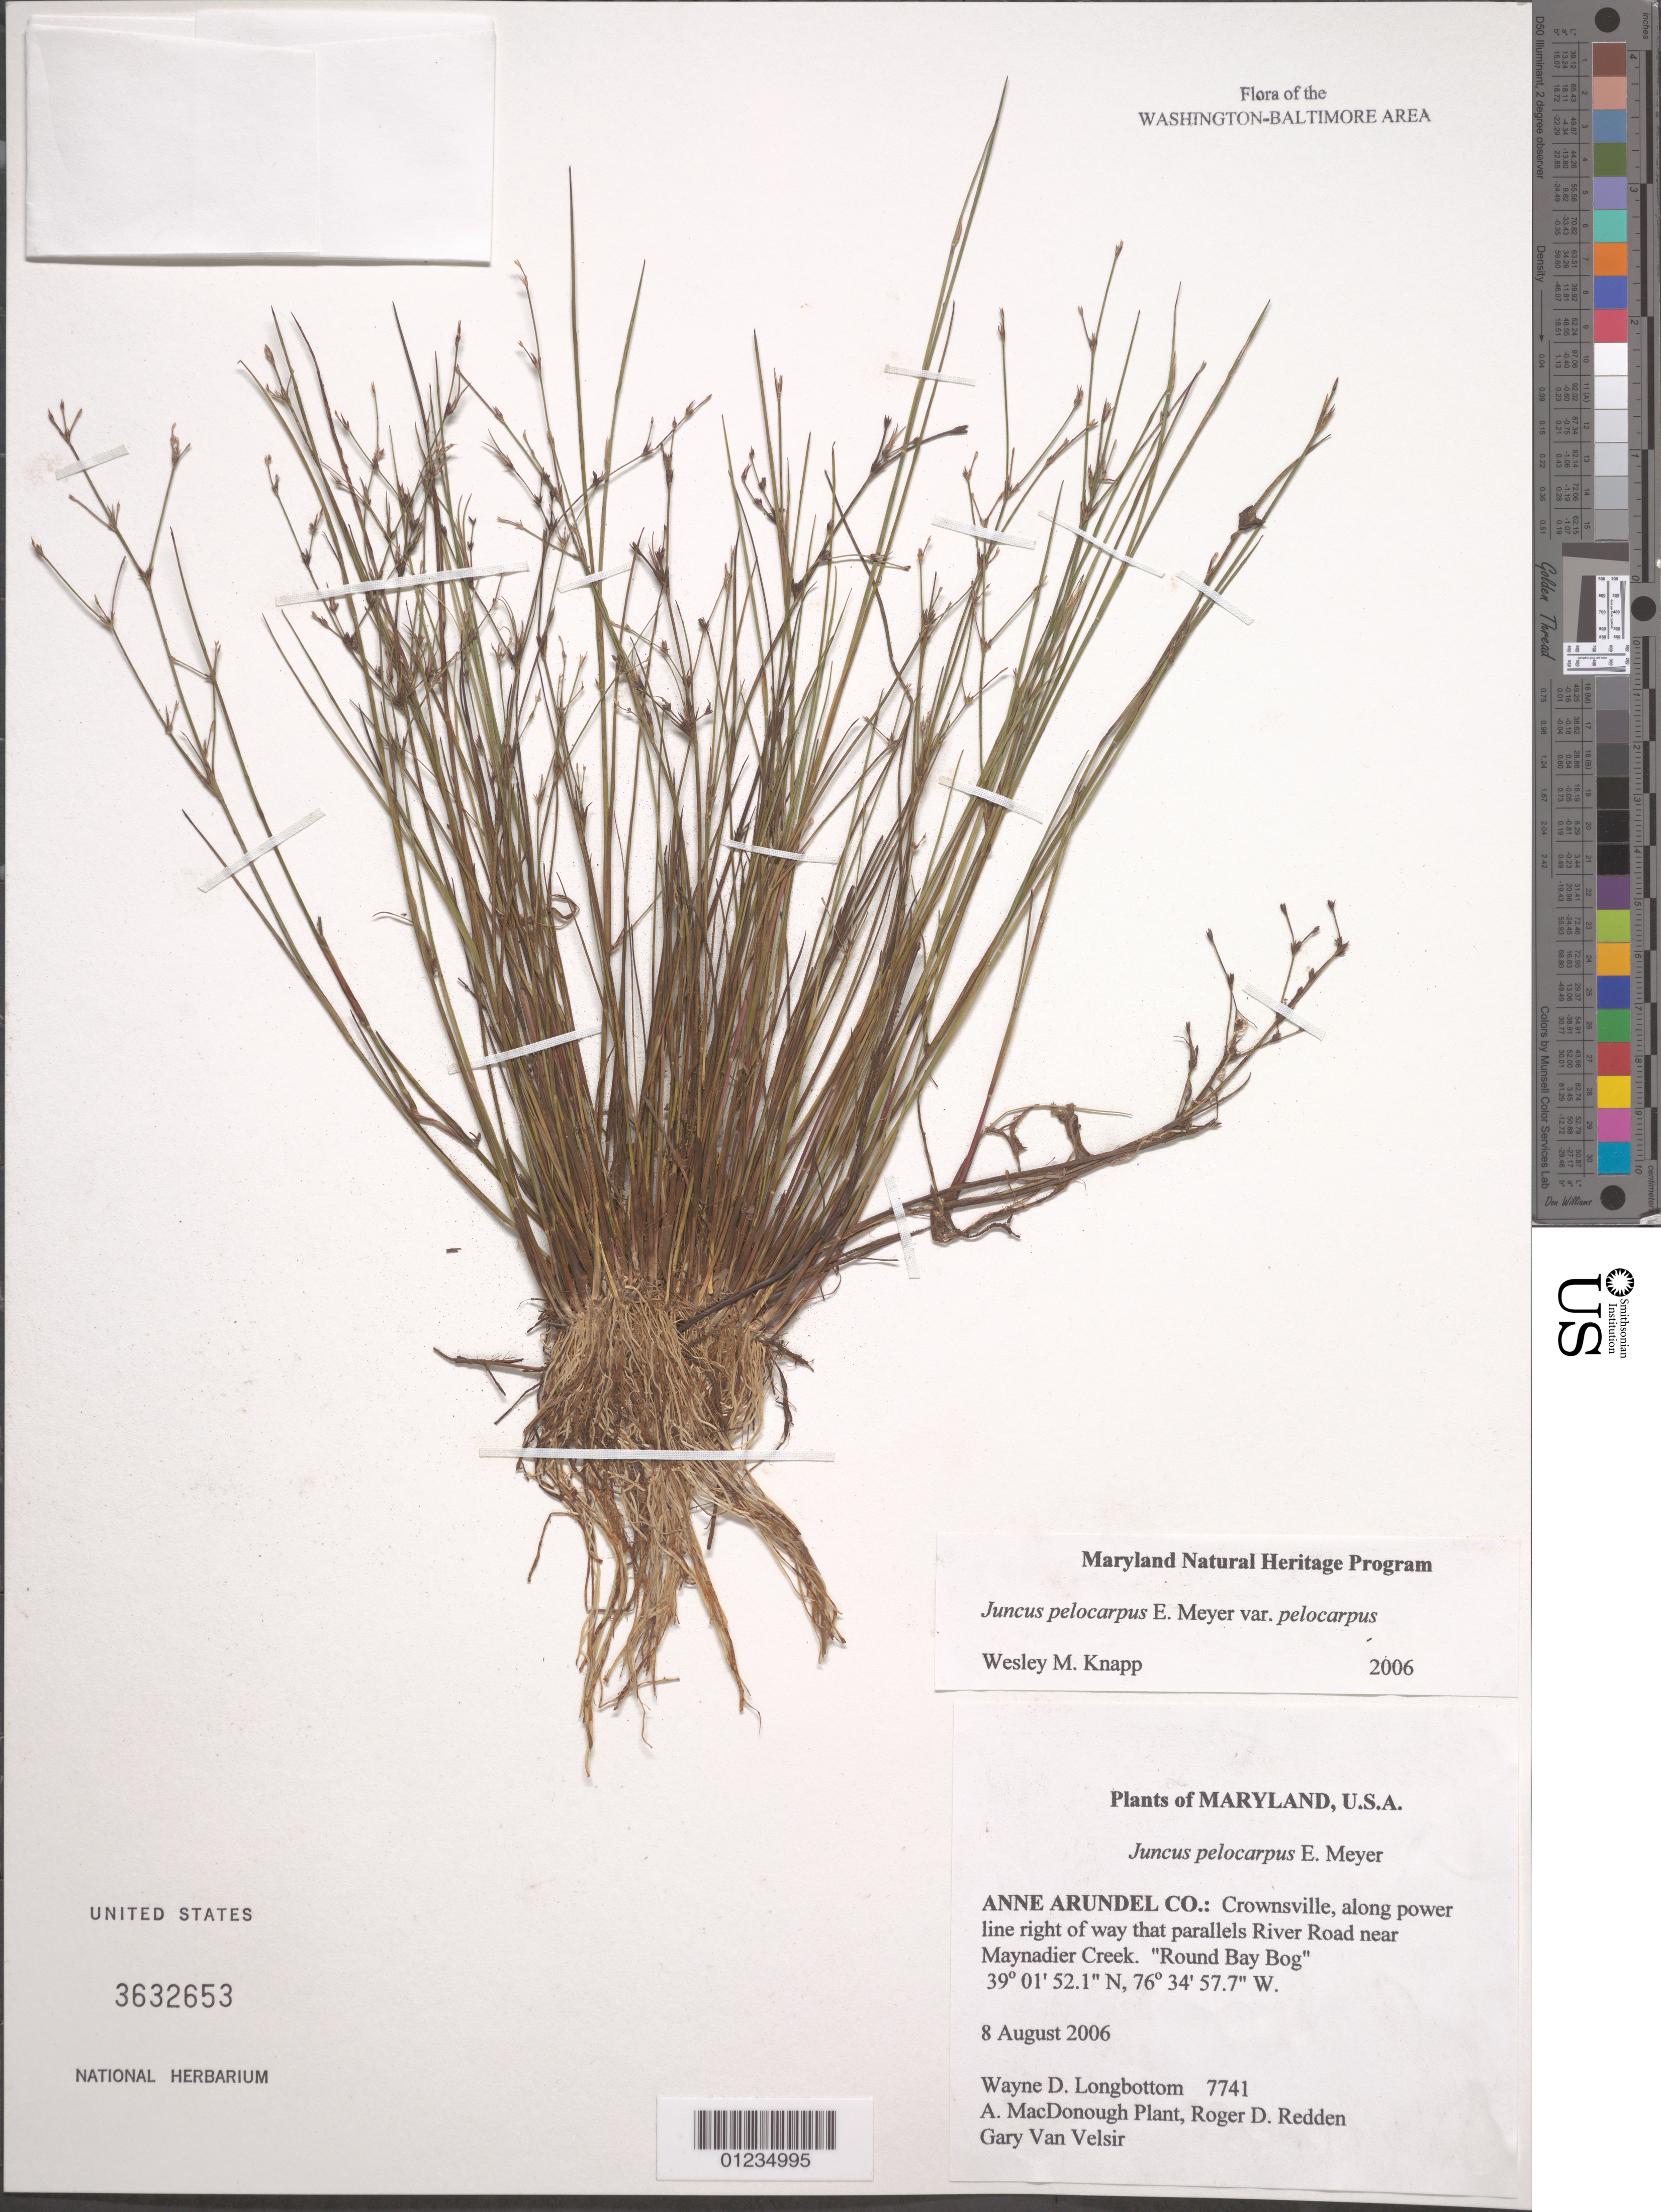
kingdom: Plantae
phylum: Tracheophyta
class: Liliopsida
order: Poales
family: Juncaceae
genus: Juncus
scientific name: Juncus pelocarpus var. pelocarpus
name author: E. Mey.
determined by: Knapp, W. M.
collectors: W. D. Longbottom, A. M. Plant, R. D. Redden & G. Van Velsir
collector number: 7741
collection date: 2006-08-08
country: United States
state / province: Maryland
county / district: Anne Arundel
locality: Anne Arundel Co.:Crownsville, along power line right of way that parallels River Road near Maynadier Creek. Round Bay Bog.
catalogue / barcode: US 3632653